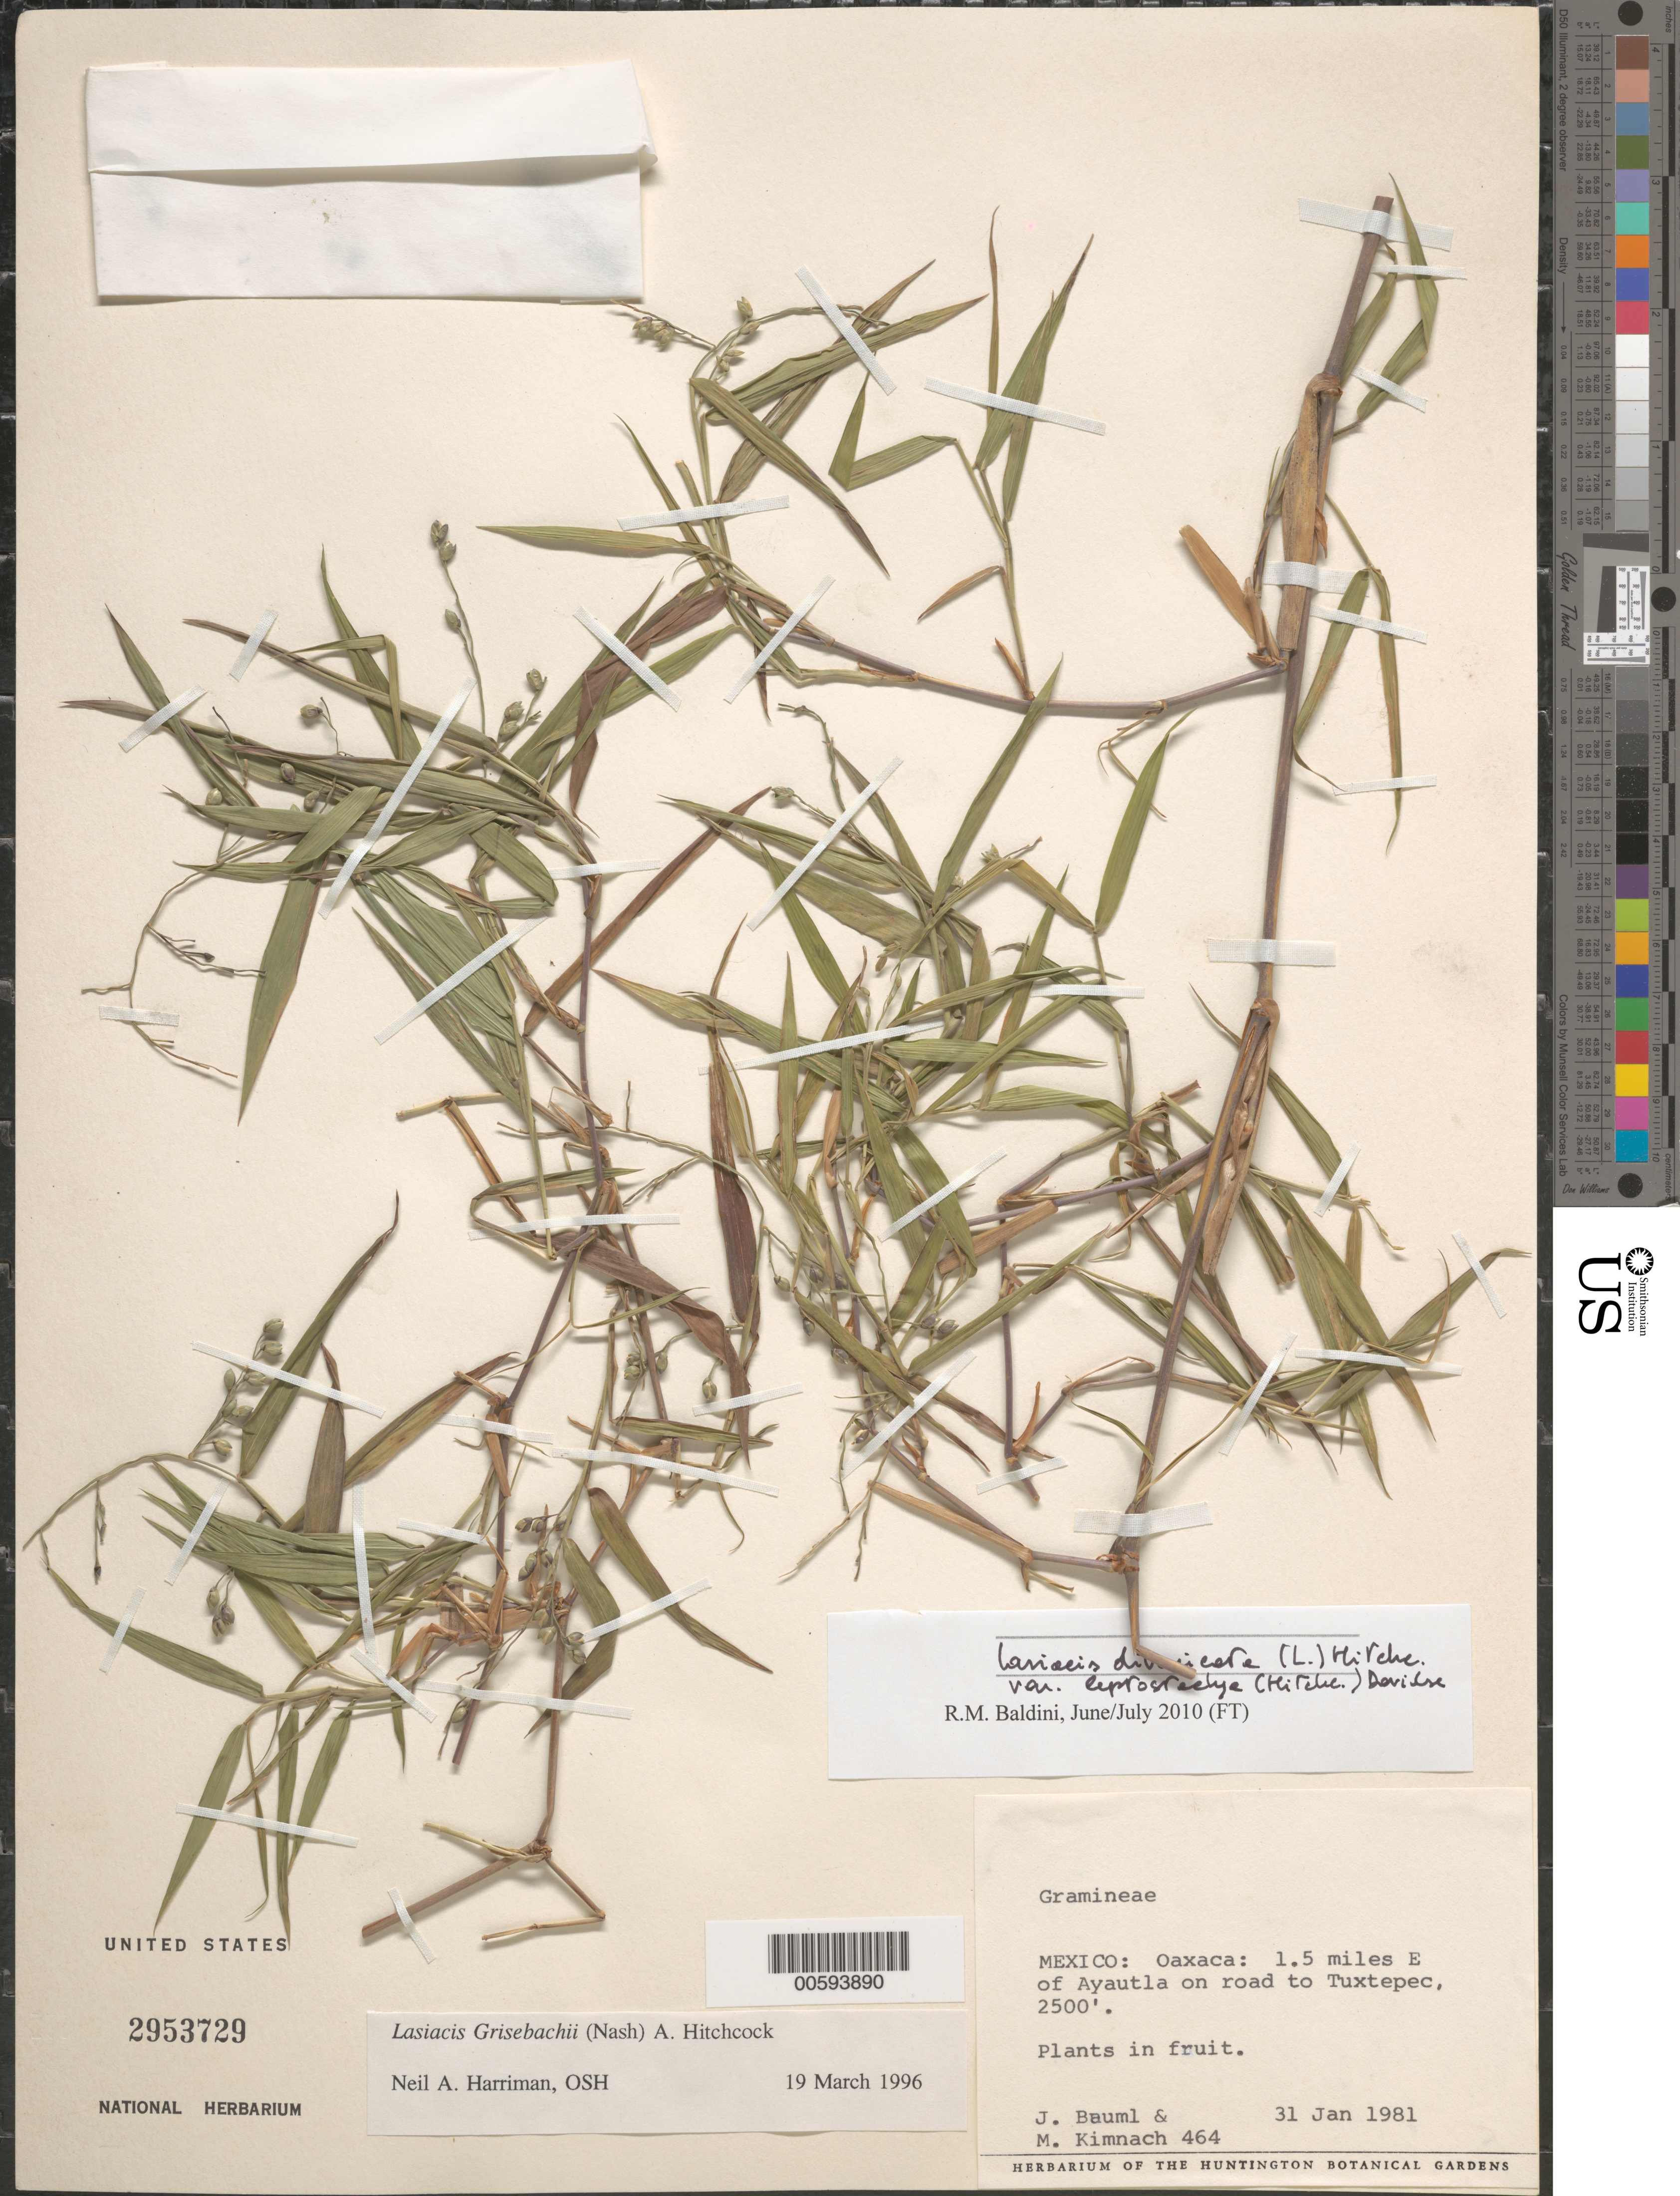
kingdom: Plantae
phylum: Tracheophyta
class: Liliopsida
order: Poales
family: Poaceae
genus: Lasiacis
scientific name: Lasiacis grisebachii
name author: (Nash) Hitchc.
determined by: Harriman, N. A.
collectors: J. Bauml & M. W. Kimnach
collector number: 464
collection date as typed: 31 Jan 1981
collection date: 1981-01-31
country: Mexico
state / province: Oaxaca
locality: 1.5 mi E of Ayautla on road to Tuxtepec.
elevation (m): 762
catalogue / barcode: US 2953729